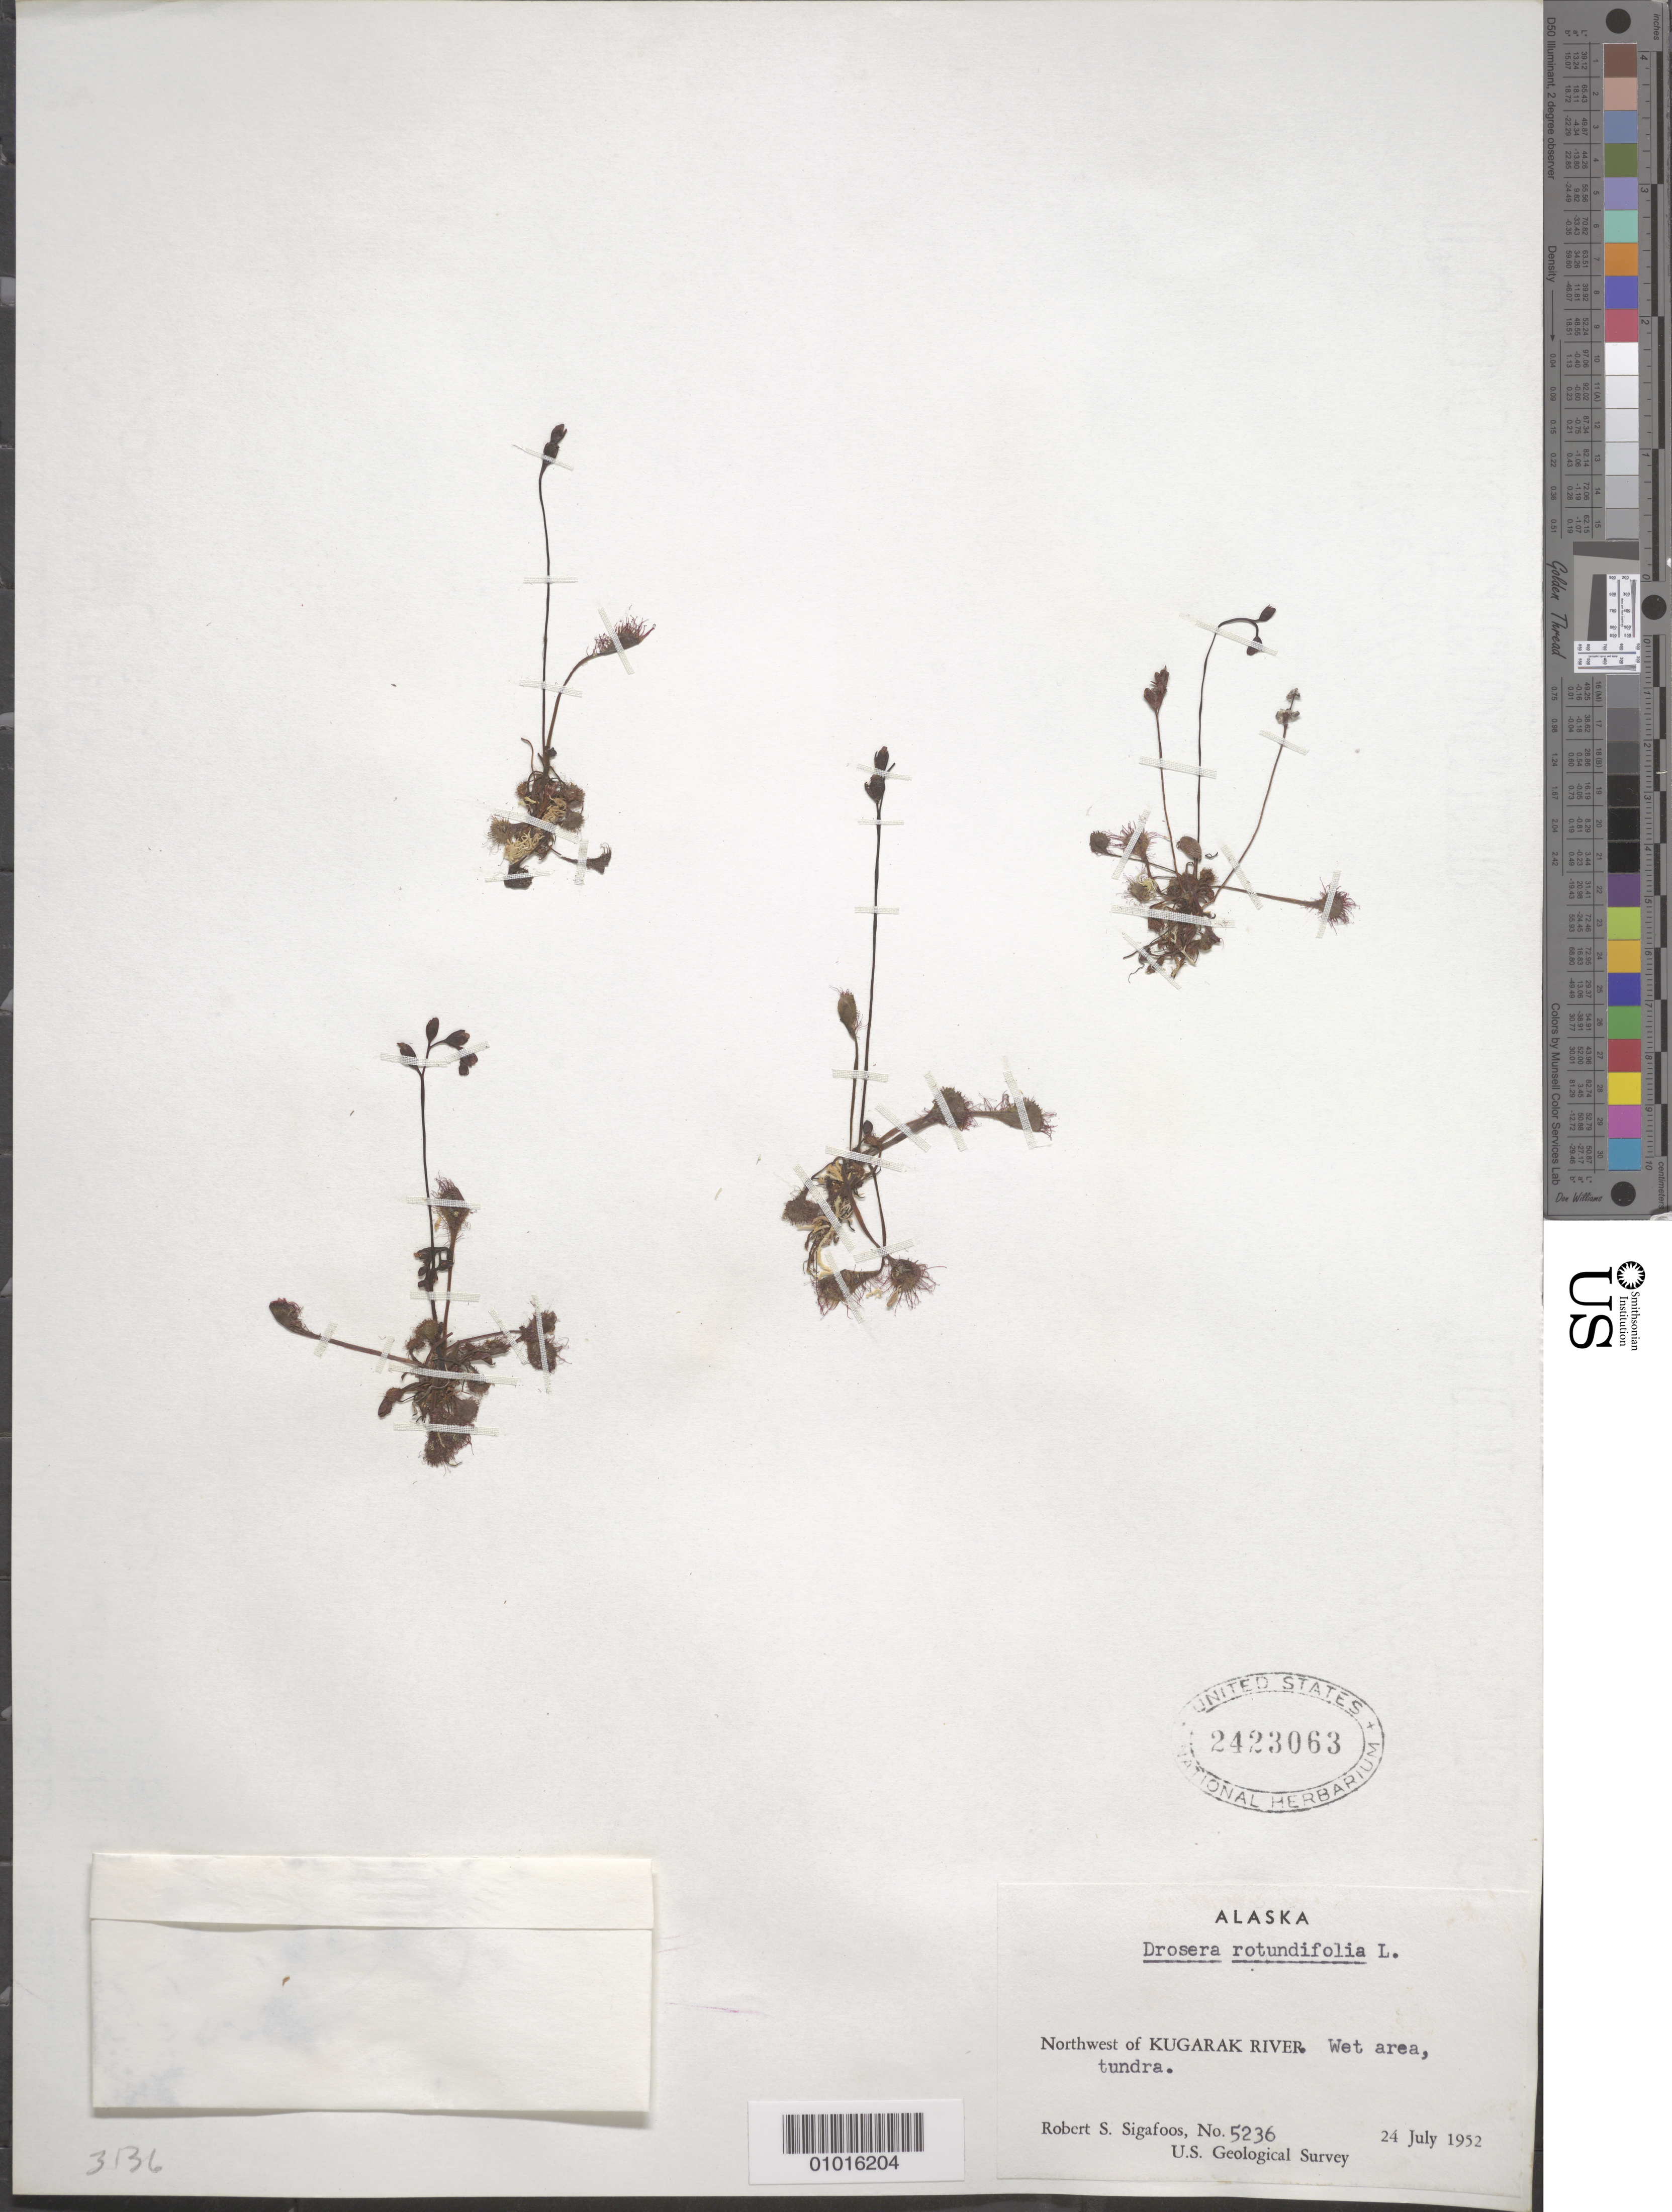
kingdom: Plantae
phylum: Tracheophyta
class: Magnoliopsida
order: Caryophyllales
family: Droseraceae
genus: Drosera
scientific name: Drosera rotundifolia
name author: L.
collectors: R. Sigafoos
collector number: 5236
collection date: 1952-07-24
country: United States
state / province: Alaska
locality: Northwest of Kugarak River. Wet area, tundra.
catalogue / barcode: US 2423063